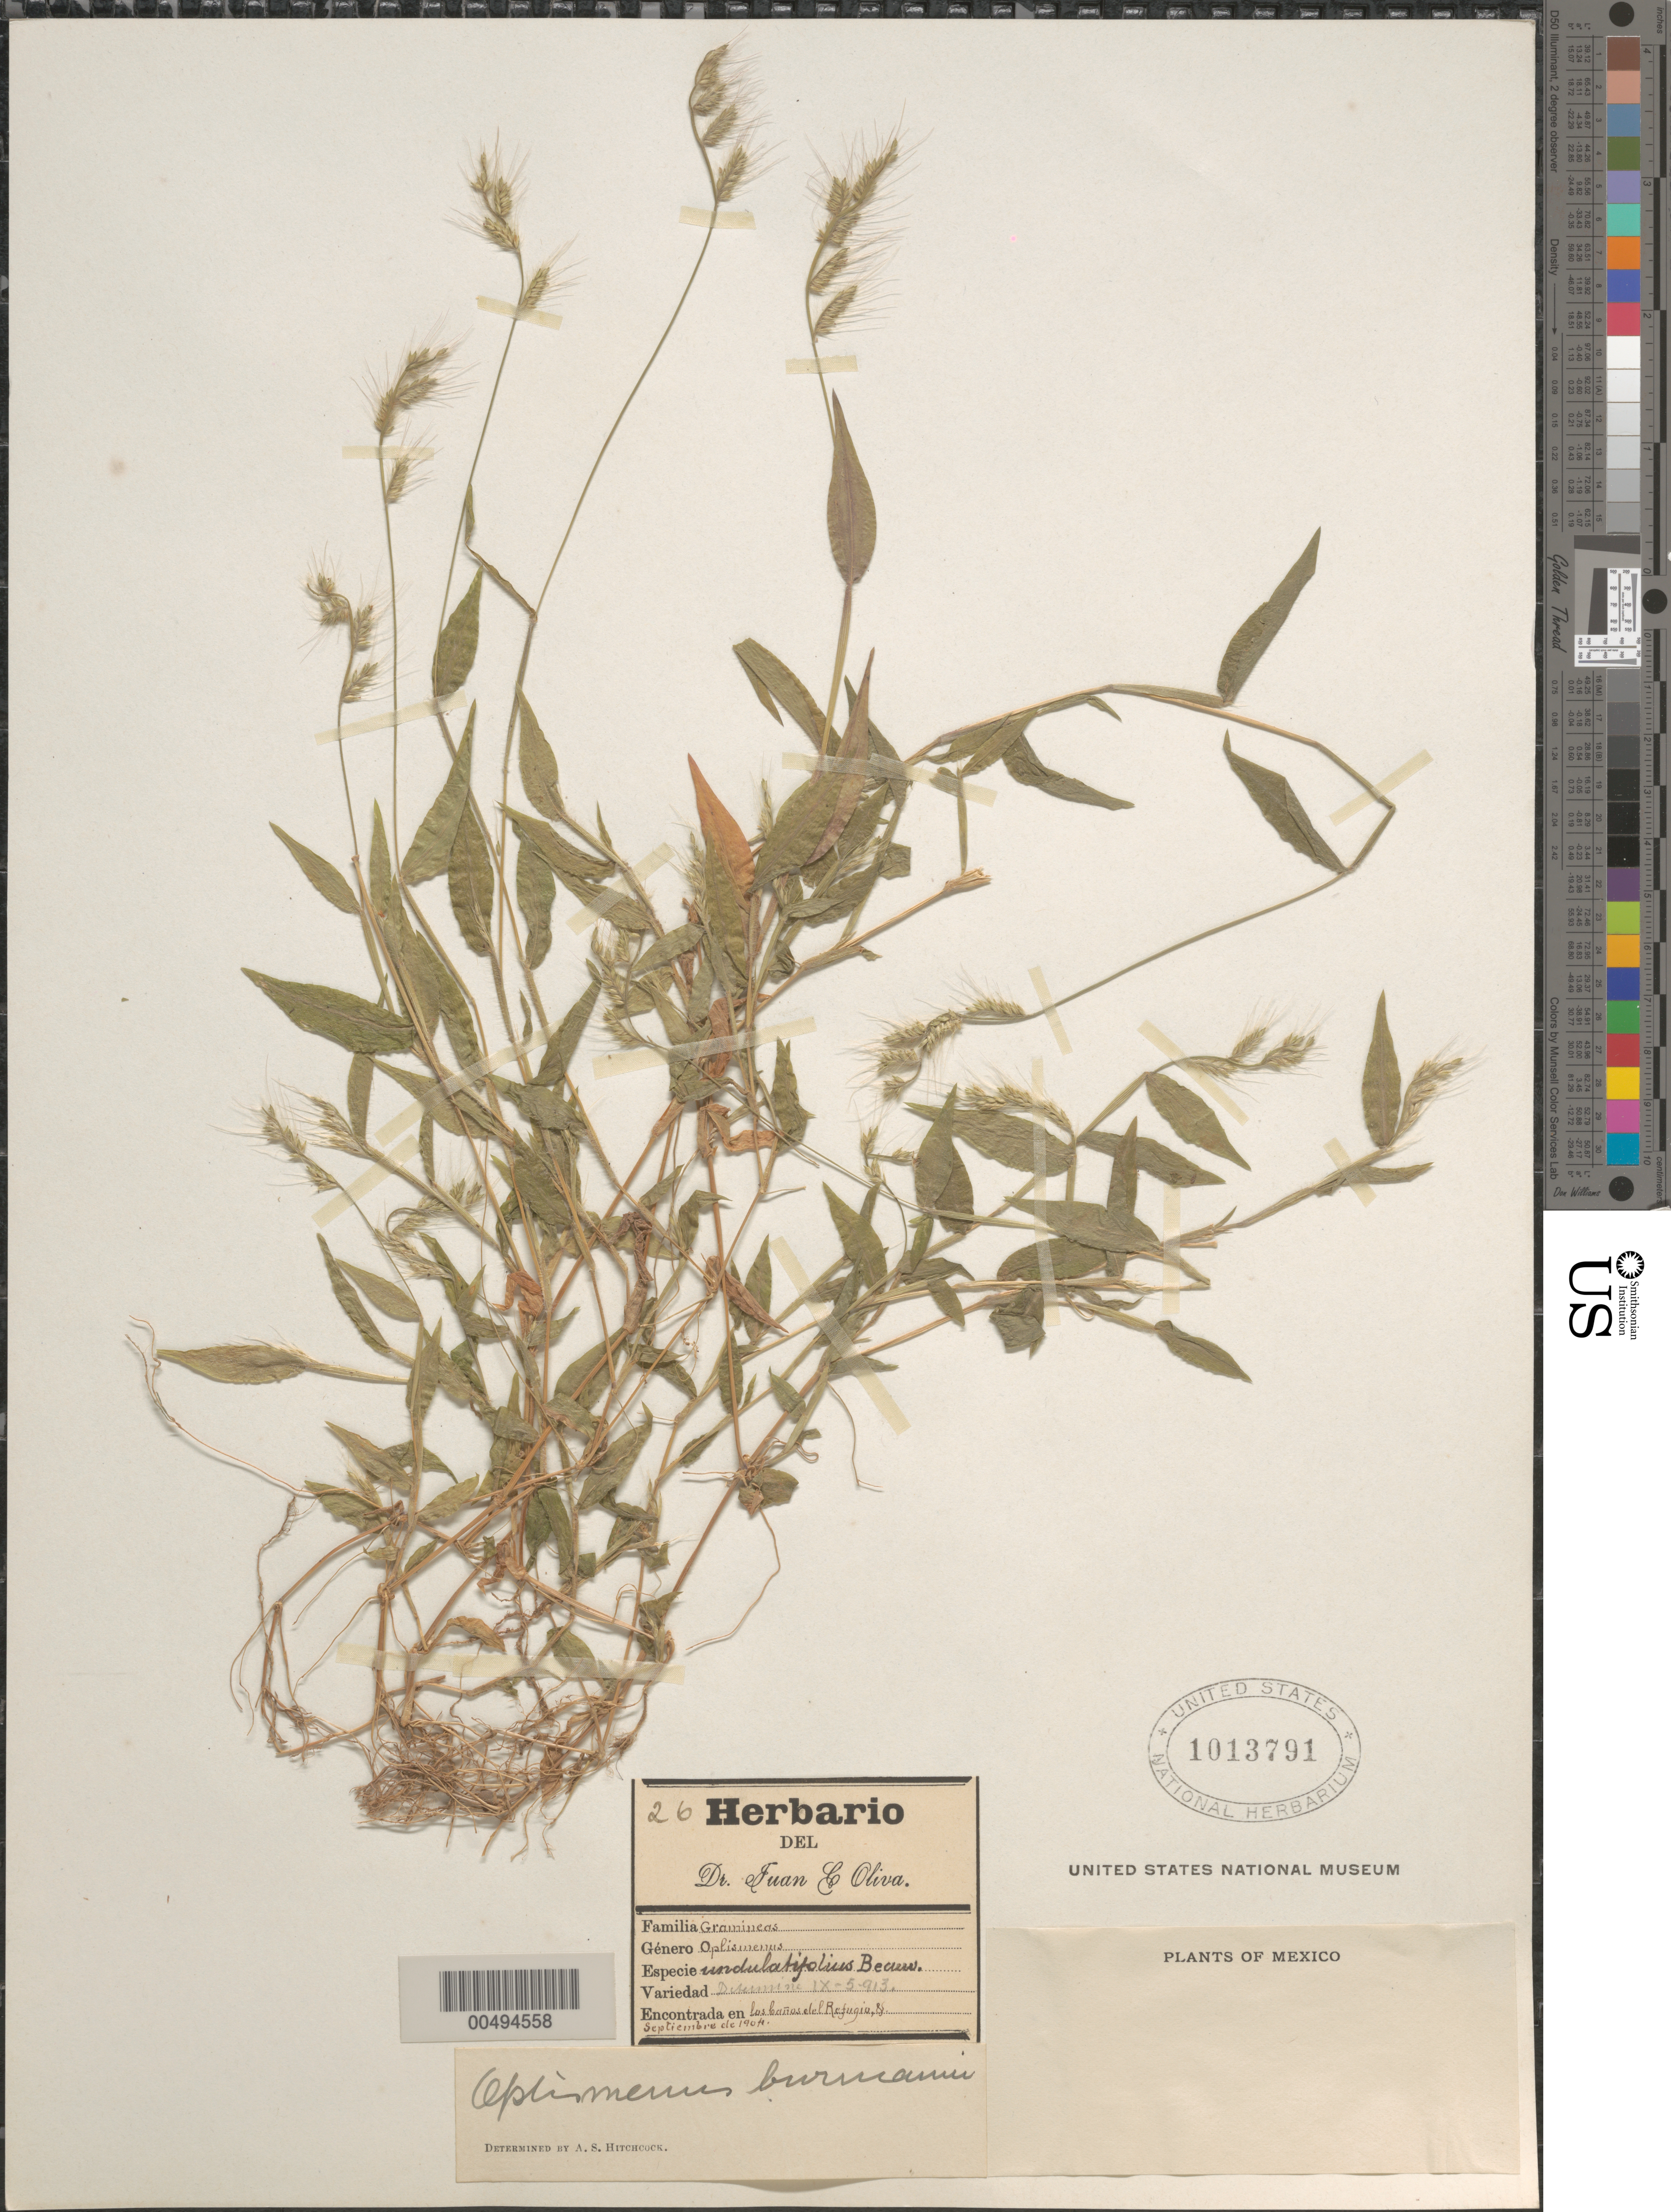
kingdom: Plantae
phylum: Tracheophyta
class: Liliopsida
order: Poales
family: Poaceae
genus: Oplismenus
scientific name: Oplismenus burmannii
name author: (Retz.) P. Beauv.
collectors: J. C. Oliva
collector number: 26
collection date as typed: Sep 1904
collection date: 1904-09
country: Mexico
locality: Los ba¤os del Refugio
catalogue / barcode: US 1013791